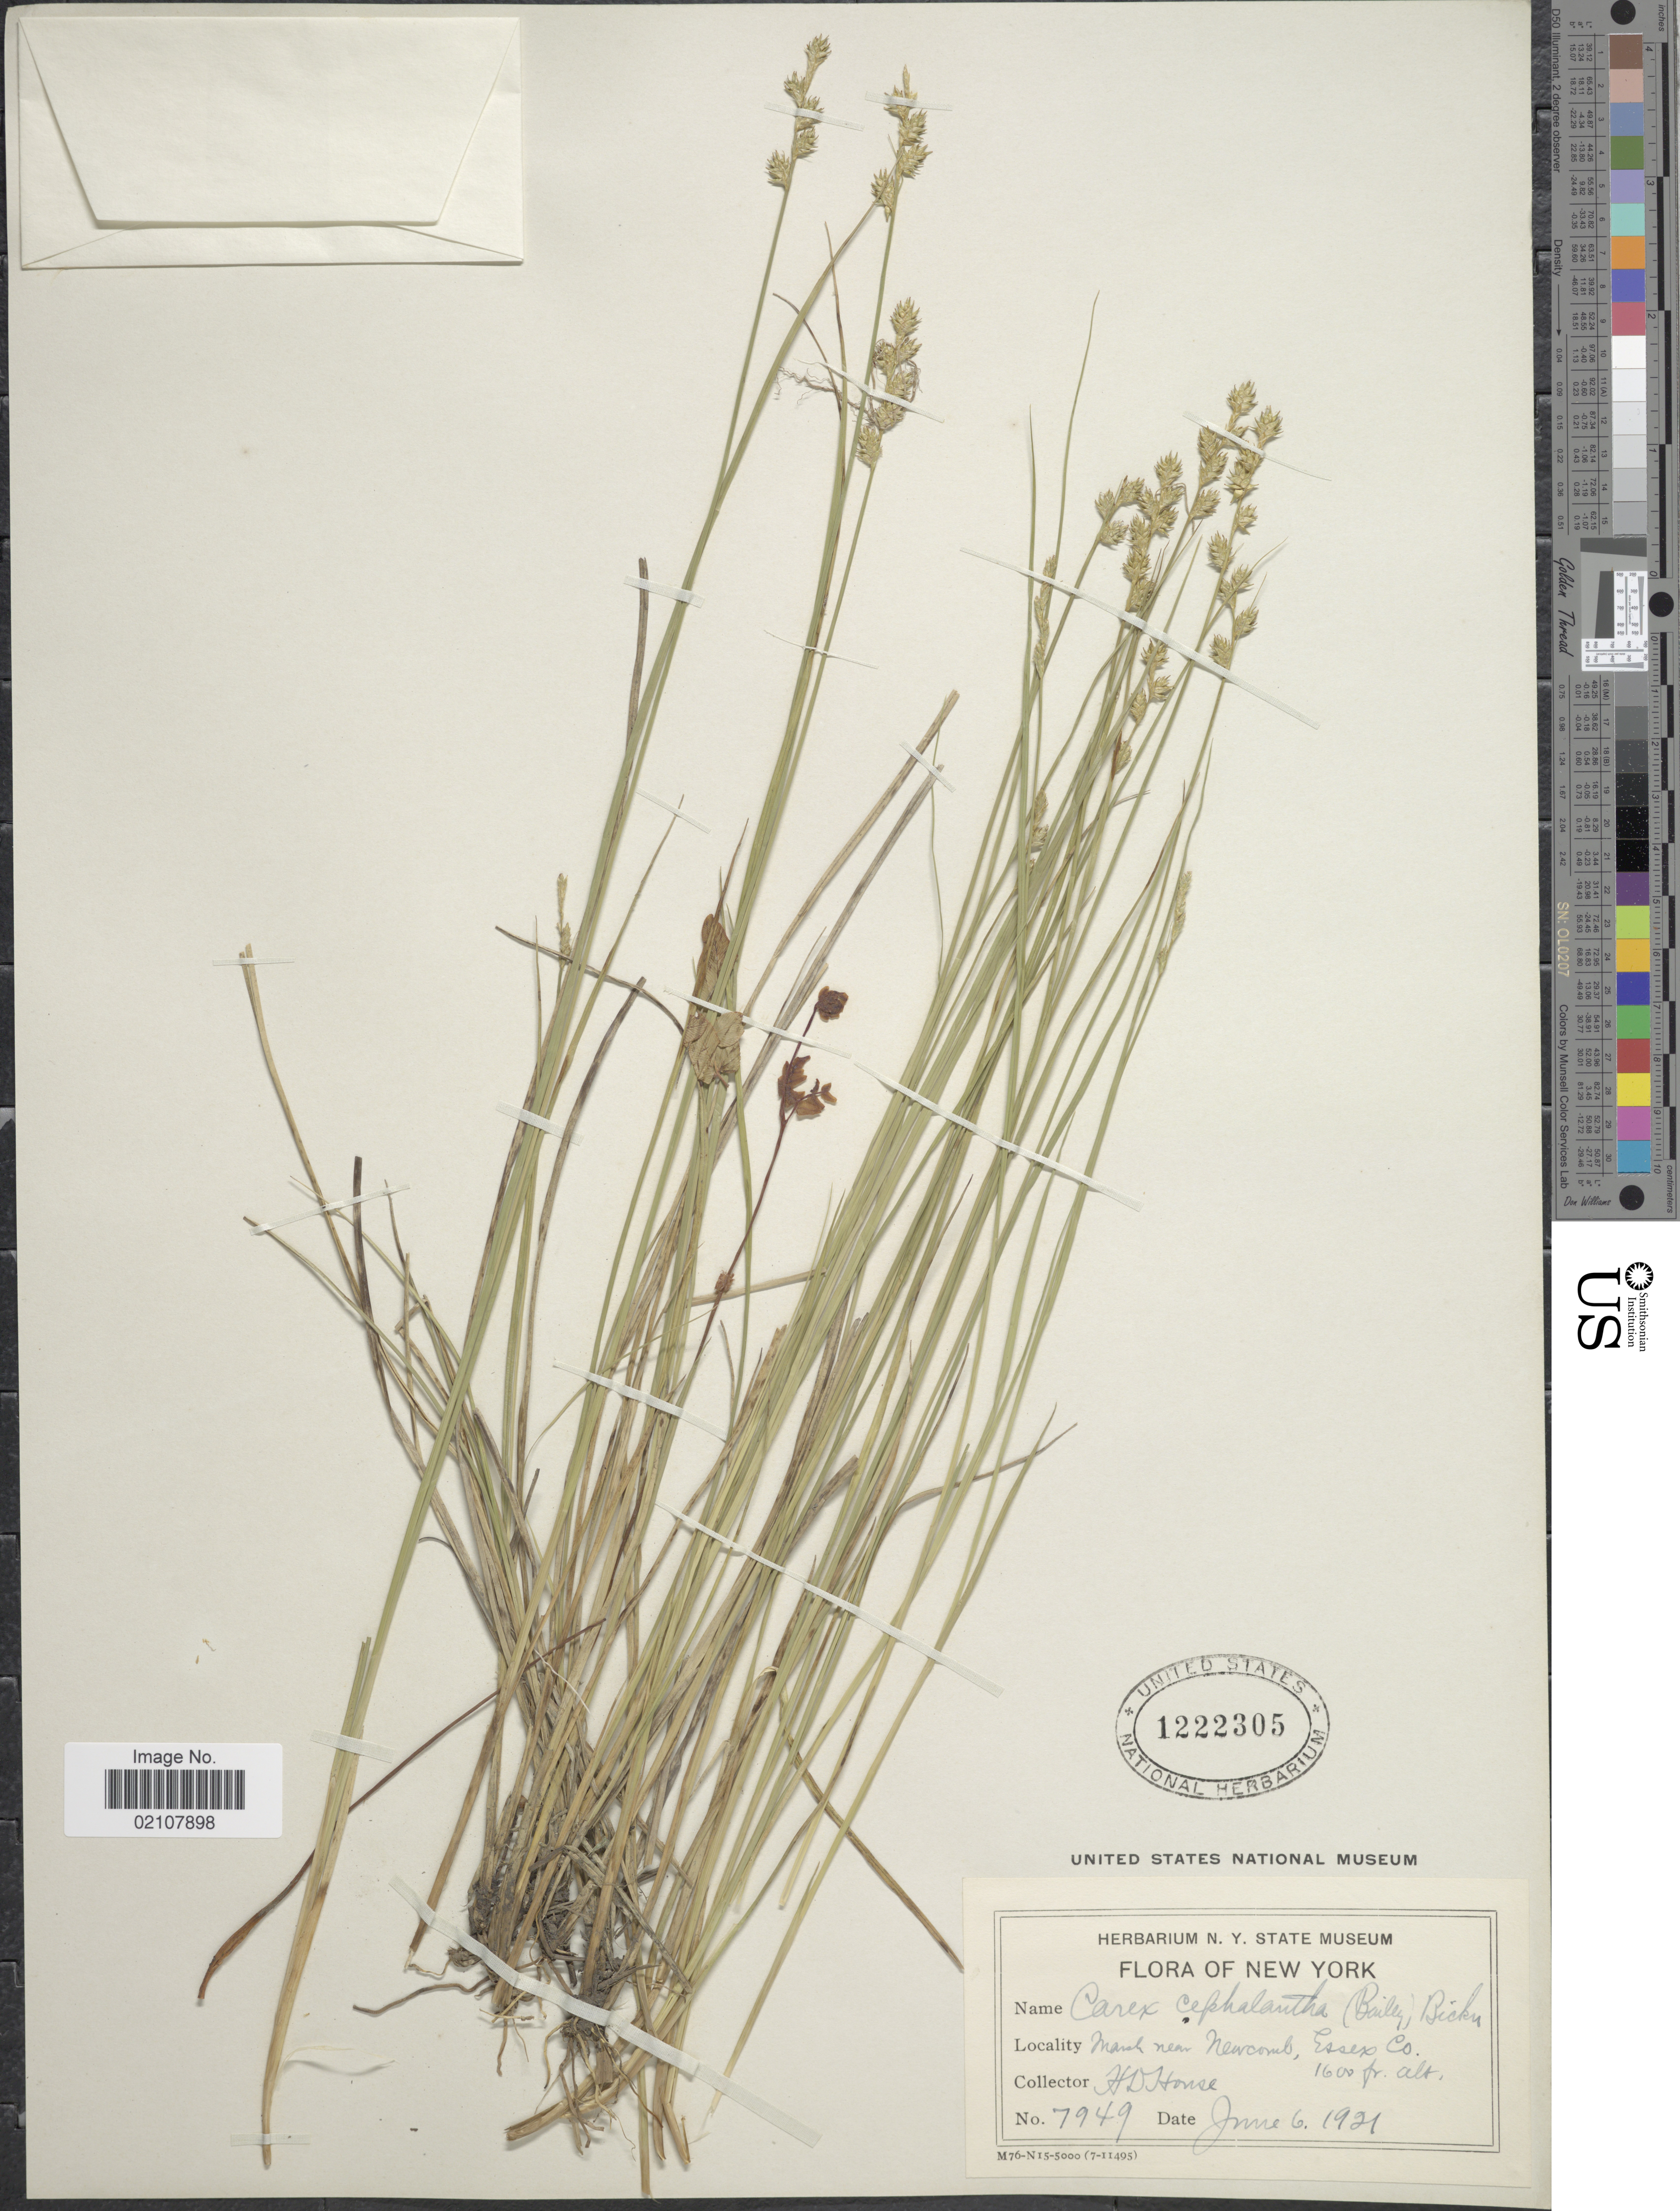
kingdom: Plantae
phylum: Tracheophyta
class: Liliopsida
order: Poales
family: Cyperaceae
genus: Carex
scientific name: Carex echinata subsp. echinata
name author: Murray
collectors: H. D. House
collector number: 7949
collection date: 1921-06-06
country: United States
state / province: New York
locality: Marsh near Newcomb, Essex Co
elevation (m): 488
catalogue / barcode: US 1222305